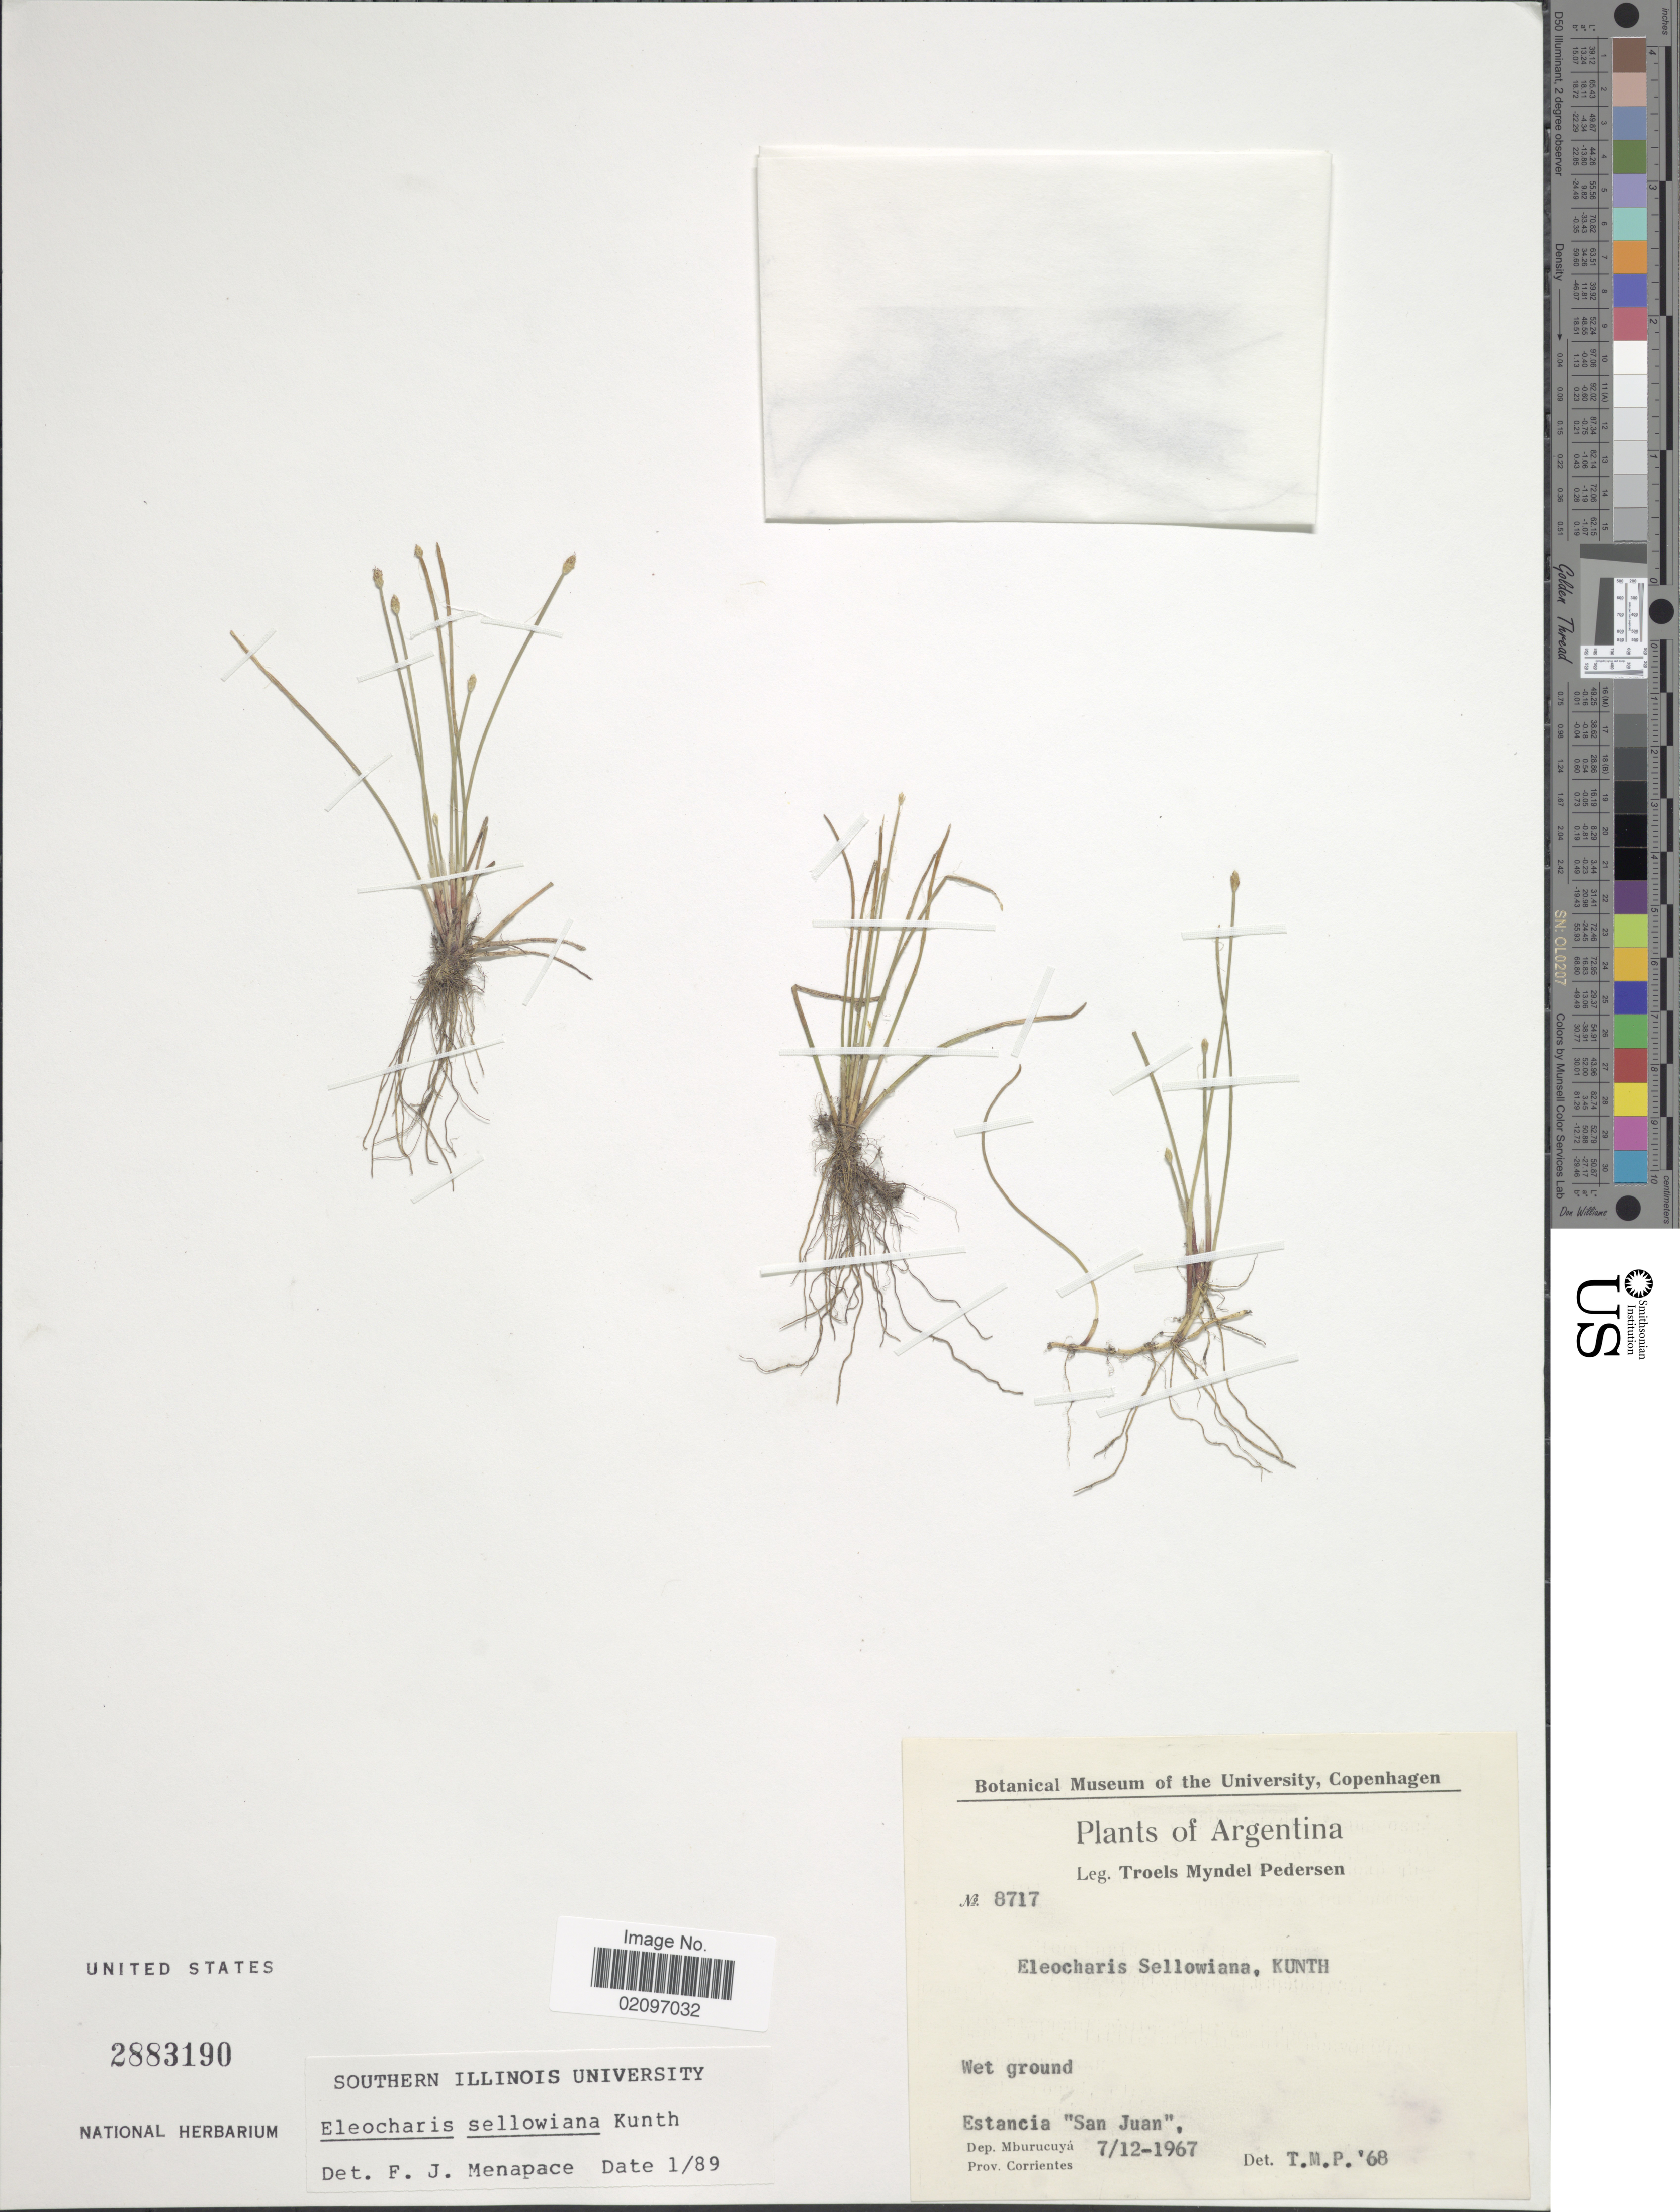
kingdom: Plantae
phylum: Tracheophyta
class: Liliopsida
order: Poales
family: Cyperaceae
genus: Eleocharis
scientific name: Eleocharis sellowiana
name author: Kunth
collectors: T. Pederson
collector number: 8717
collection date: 1967-12-07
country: Argentina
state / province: Corrientes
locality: Wet ground, Estancia San Juan, Dep. Mburucuya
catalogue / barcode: US 2883190